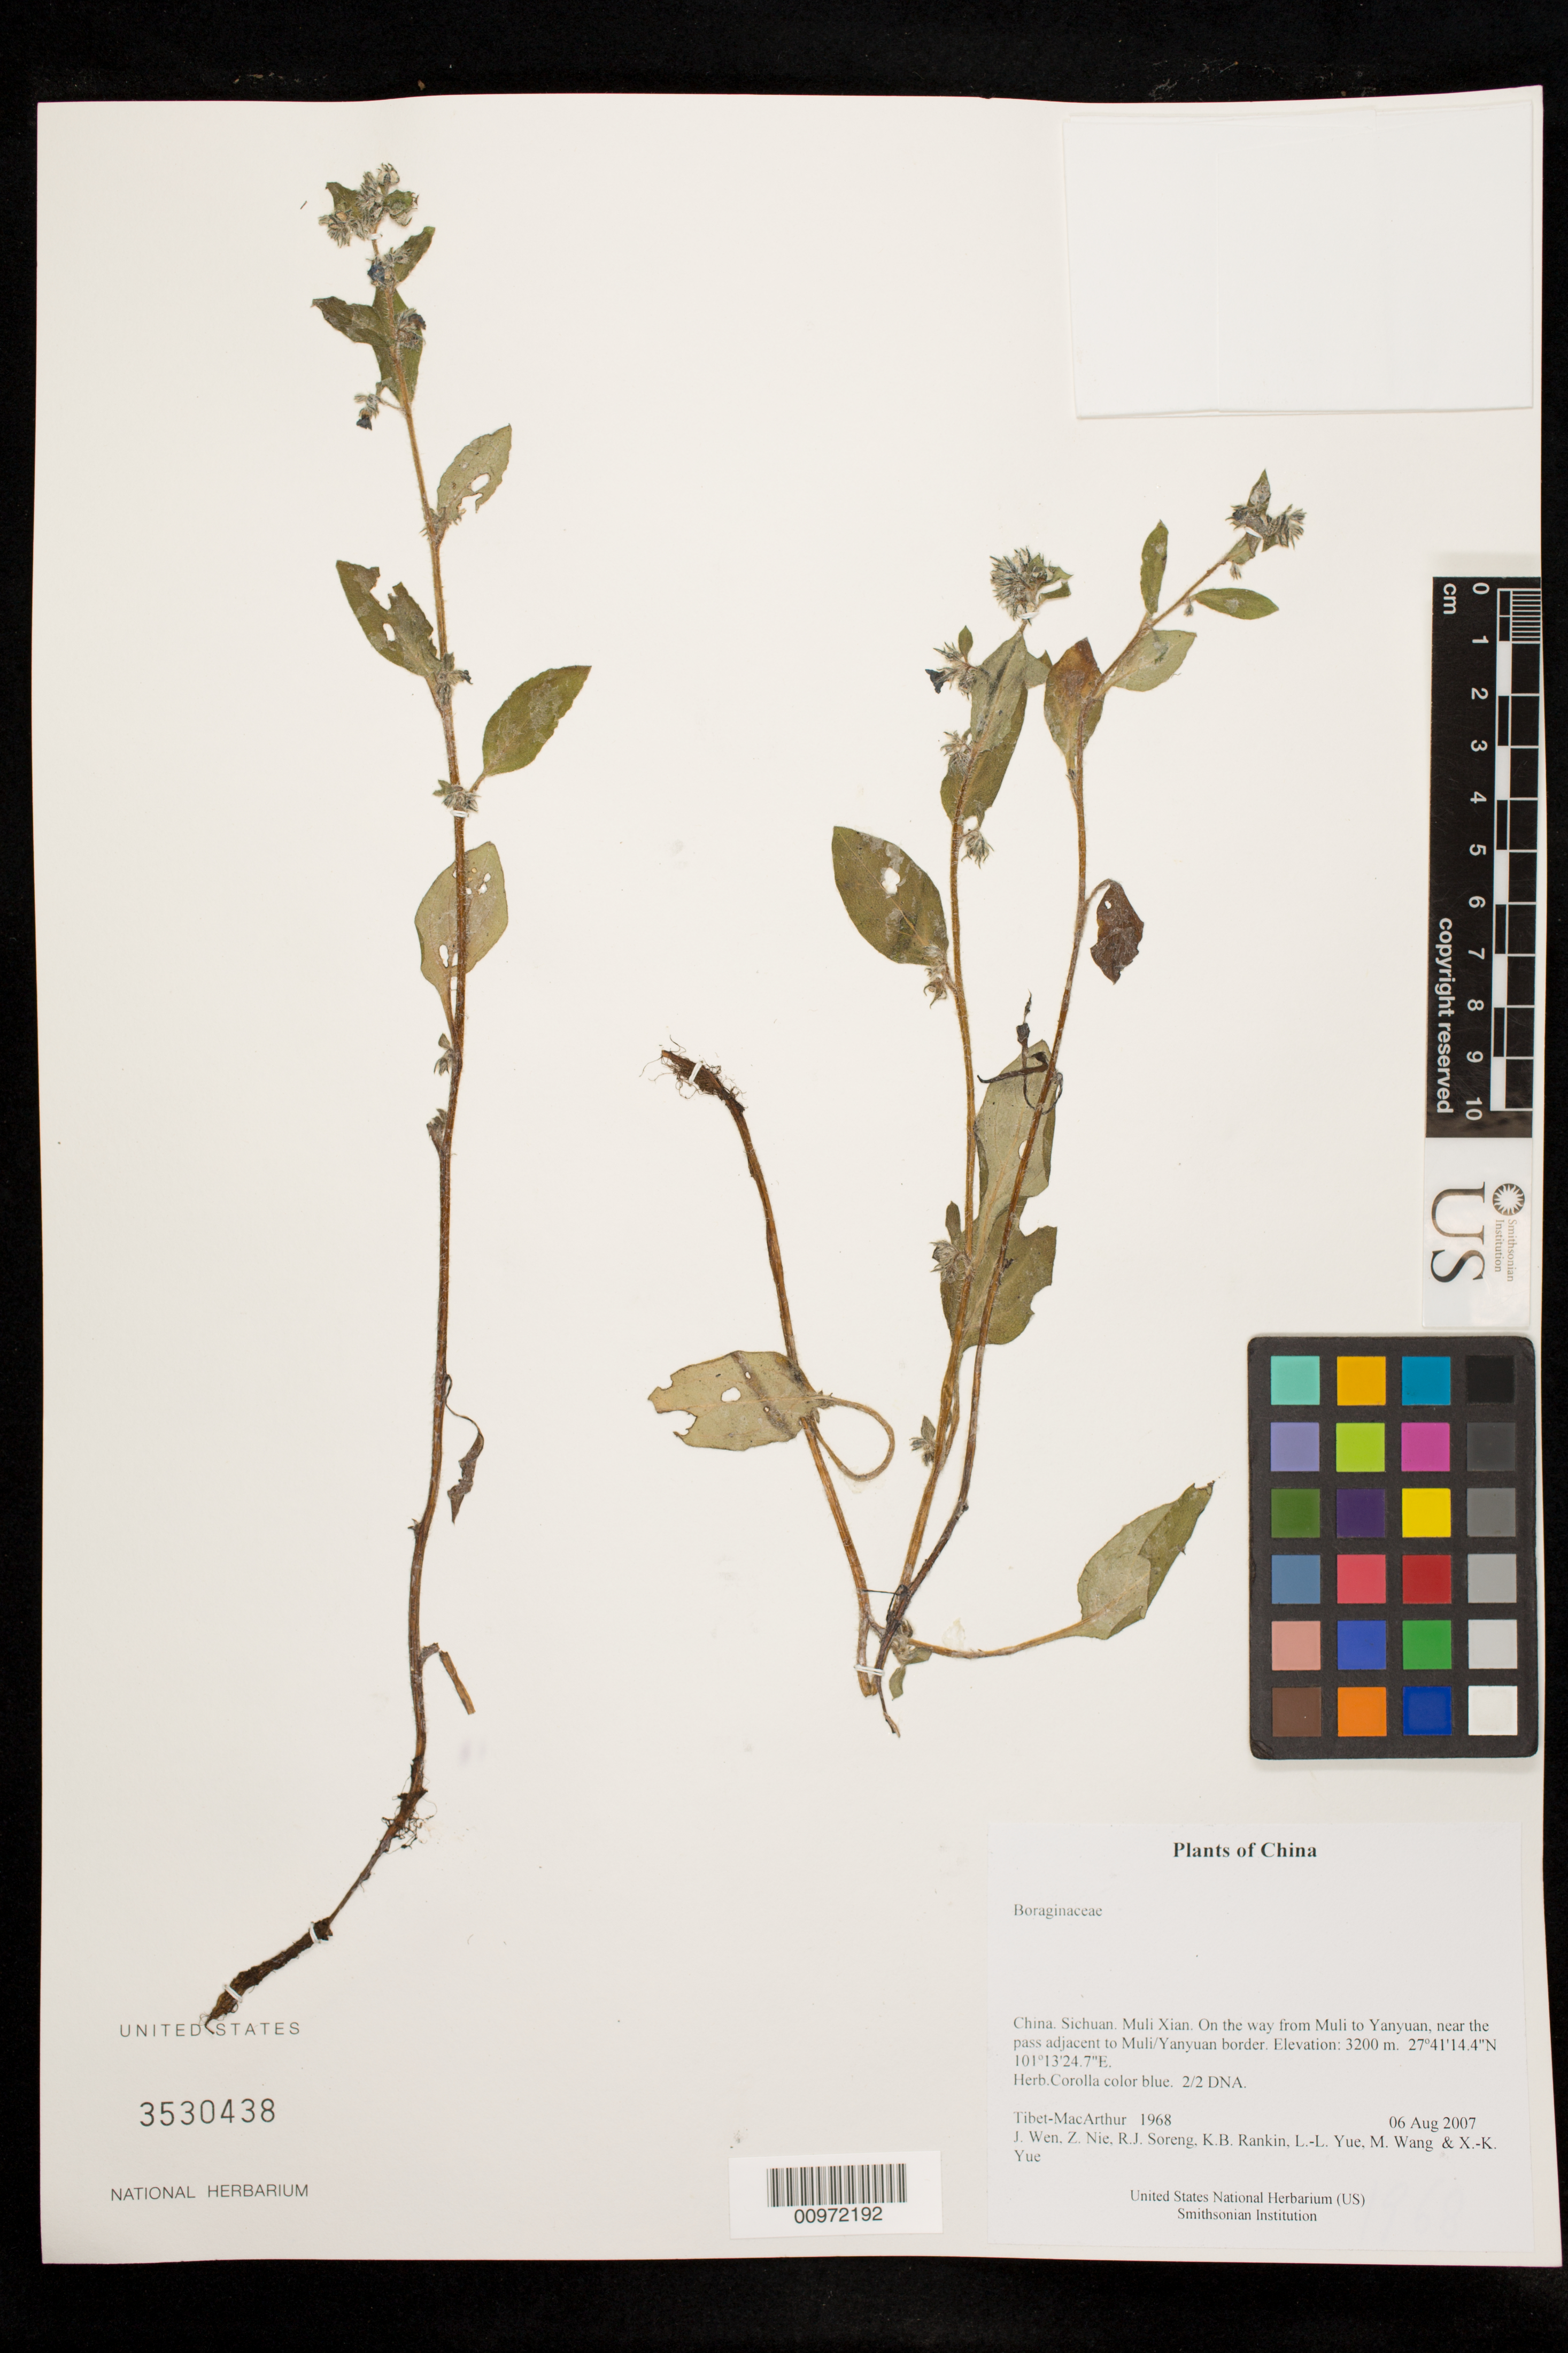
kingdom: Plantae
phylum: Tracheophyta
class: Magnoliopsida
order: Boraginales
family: Boraginaceae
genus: Microula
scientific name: Microula sikkimensis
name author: (C.B. Clarke) Hemsl.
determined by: Weigend, M.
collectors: Tibet-MacArthur, J. Wen, Z. Nie, R. J. Soreng, K. Rankin, L. Yue, M. Wang & X. Yue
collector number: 1968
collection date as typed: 06 Aug 2007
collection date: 2007-08-06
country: China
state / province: Sichuan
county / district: Muli Xian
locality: On the way from Muli to Yanyuan, near the pass adjacent to Muli/Yanyuan border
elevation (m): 3200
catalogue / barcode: US 3530438